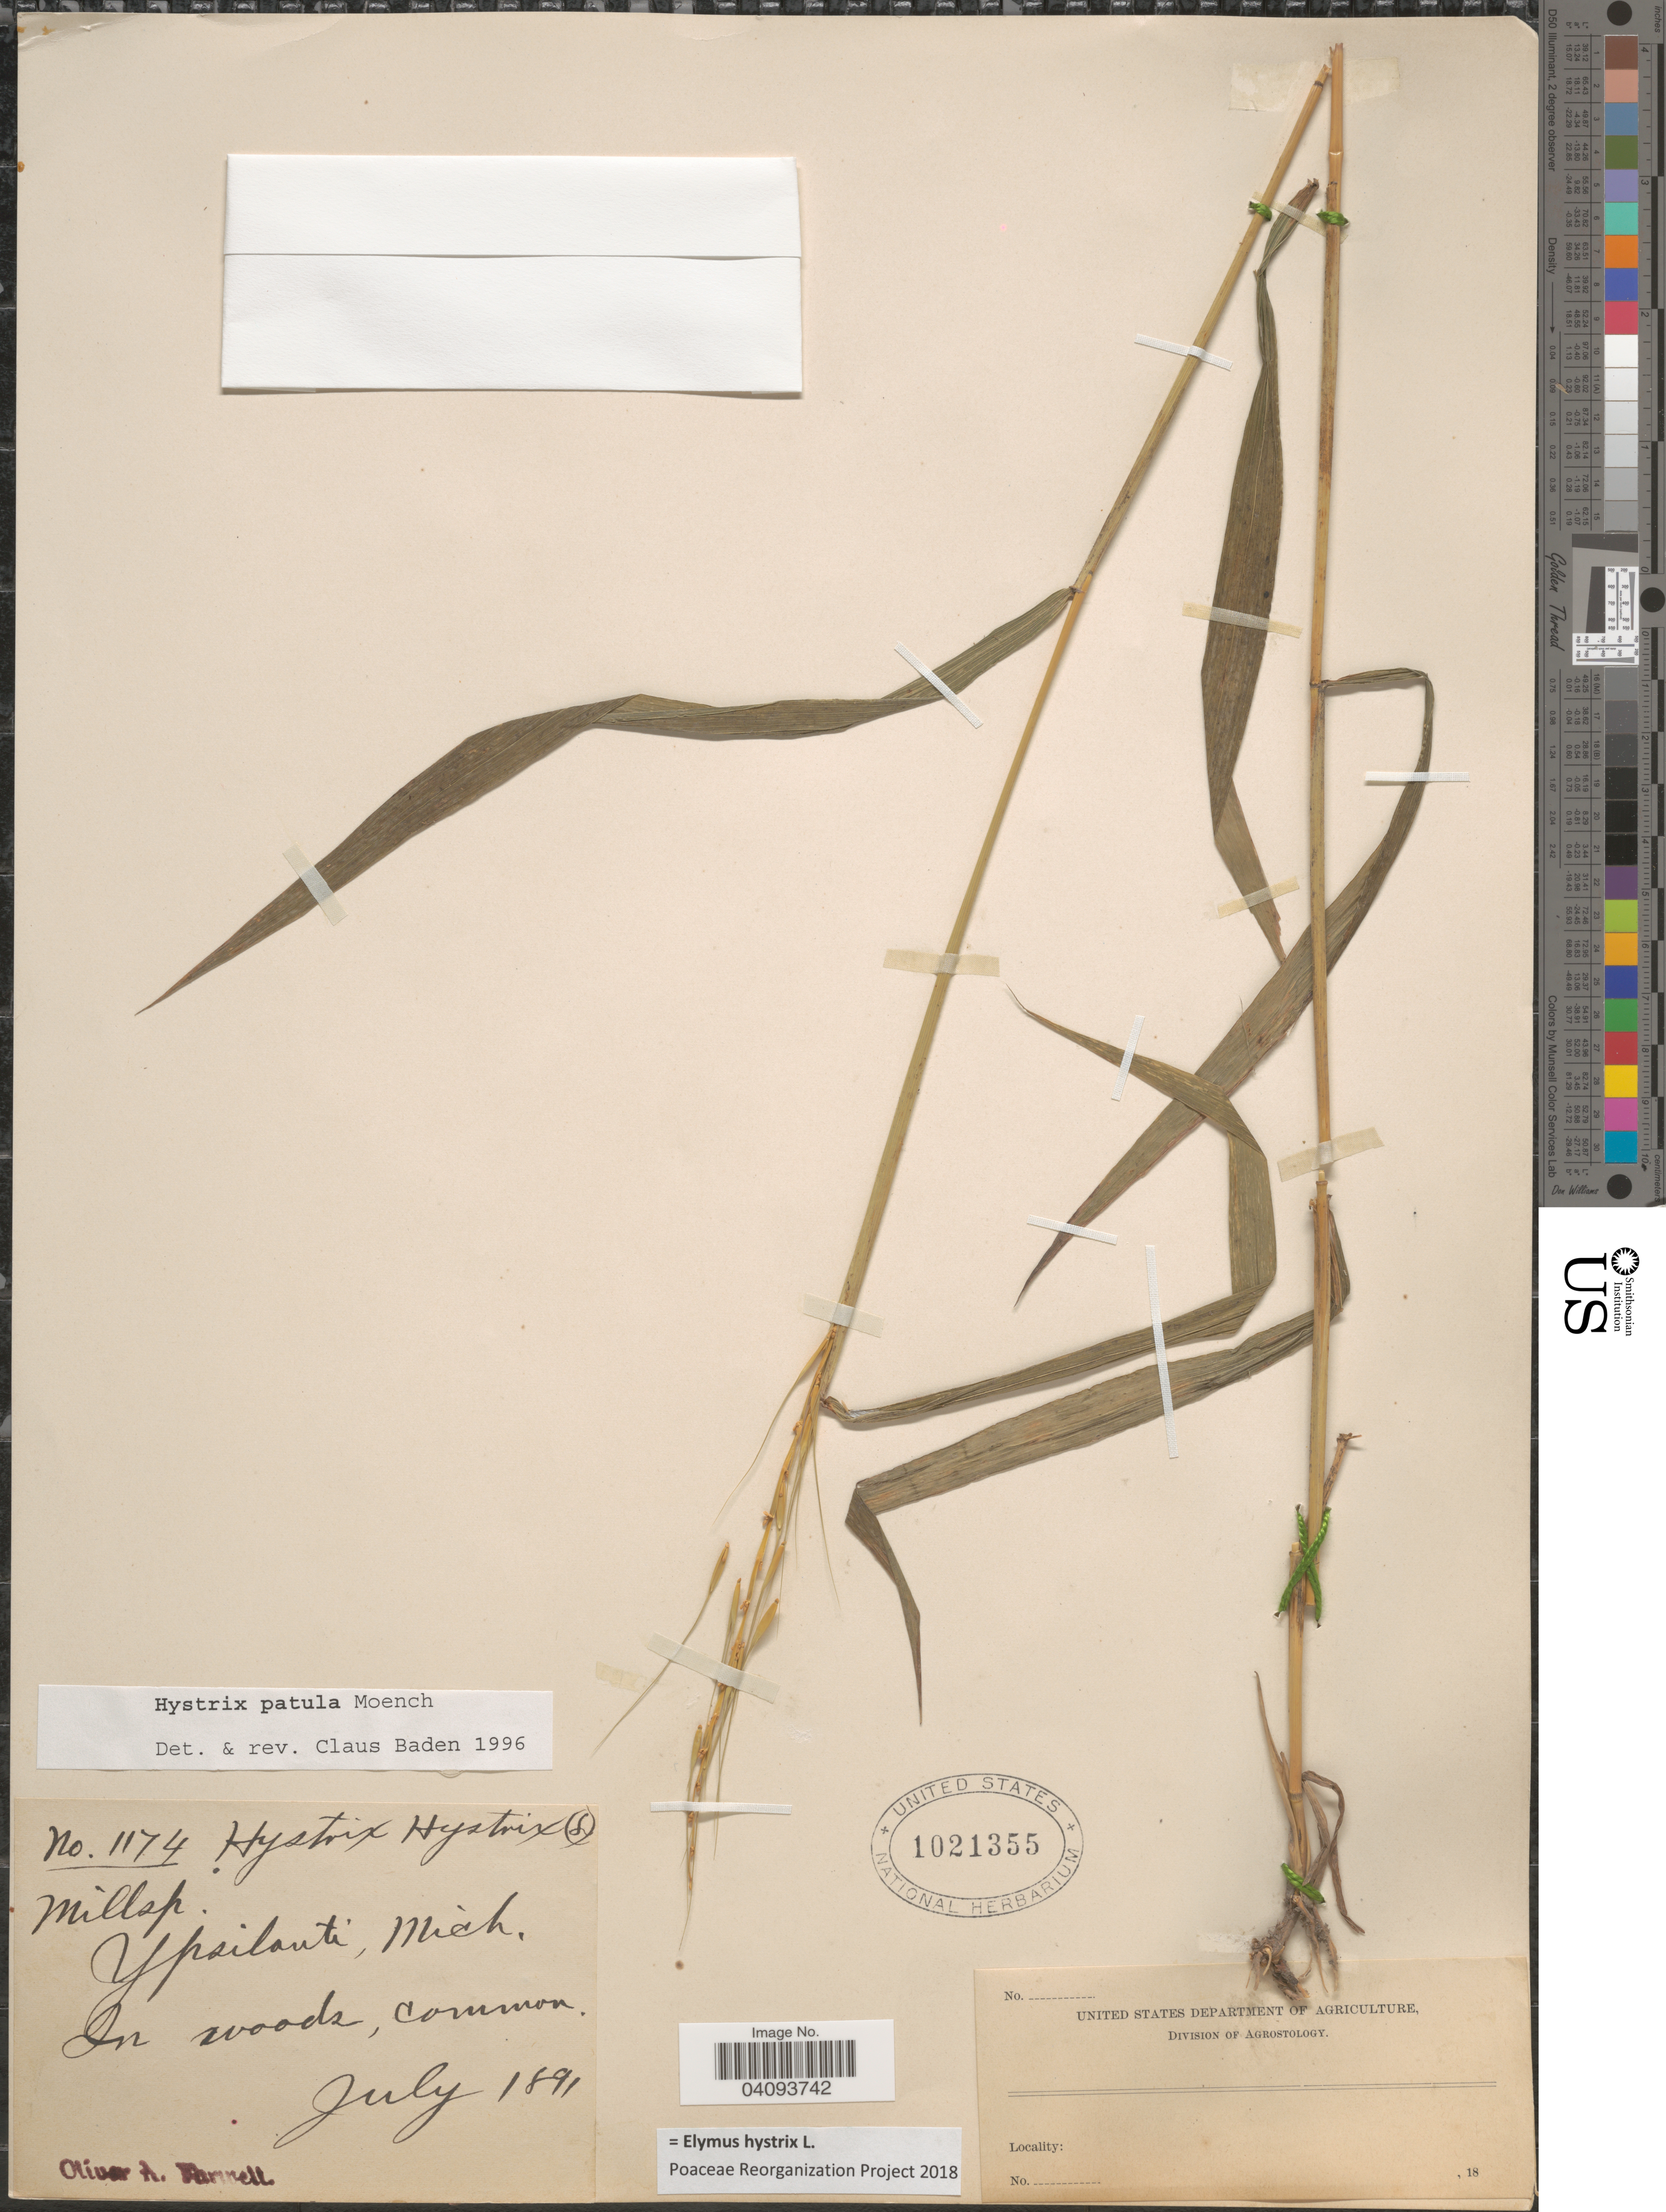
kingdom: Plantae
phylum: Tracheophyta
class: Liliopsida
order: Poales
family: Poaceae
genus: Elymus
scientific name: Elymus hystrix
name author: L.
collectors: O. Farwell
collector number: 1174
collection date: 1891-07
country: United States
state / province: Michigan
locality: Ypsilanti.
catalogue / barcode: US 1021355